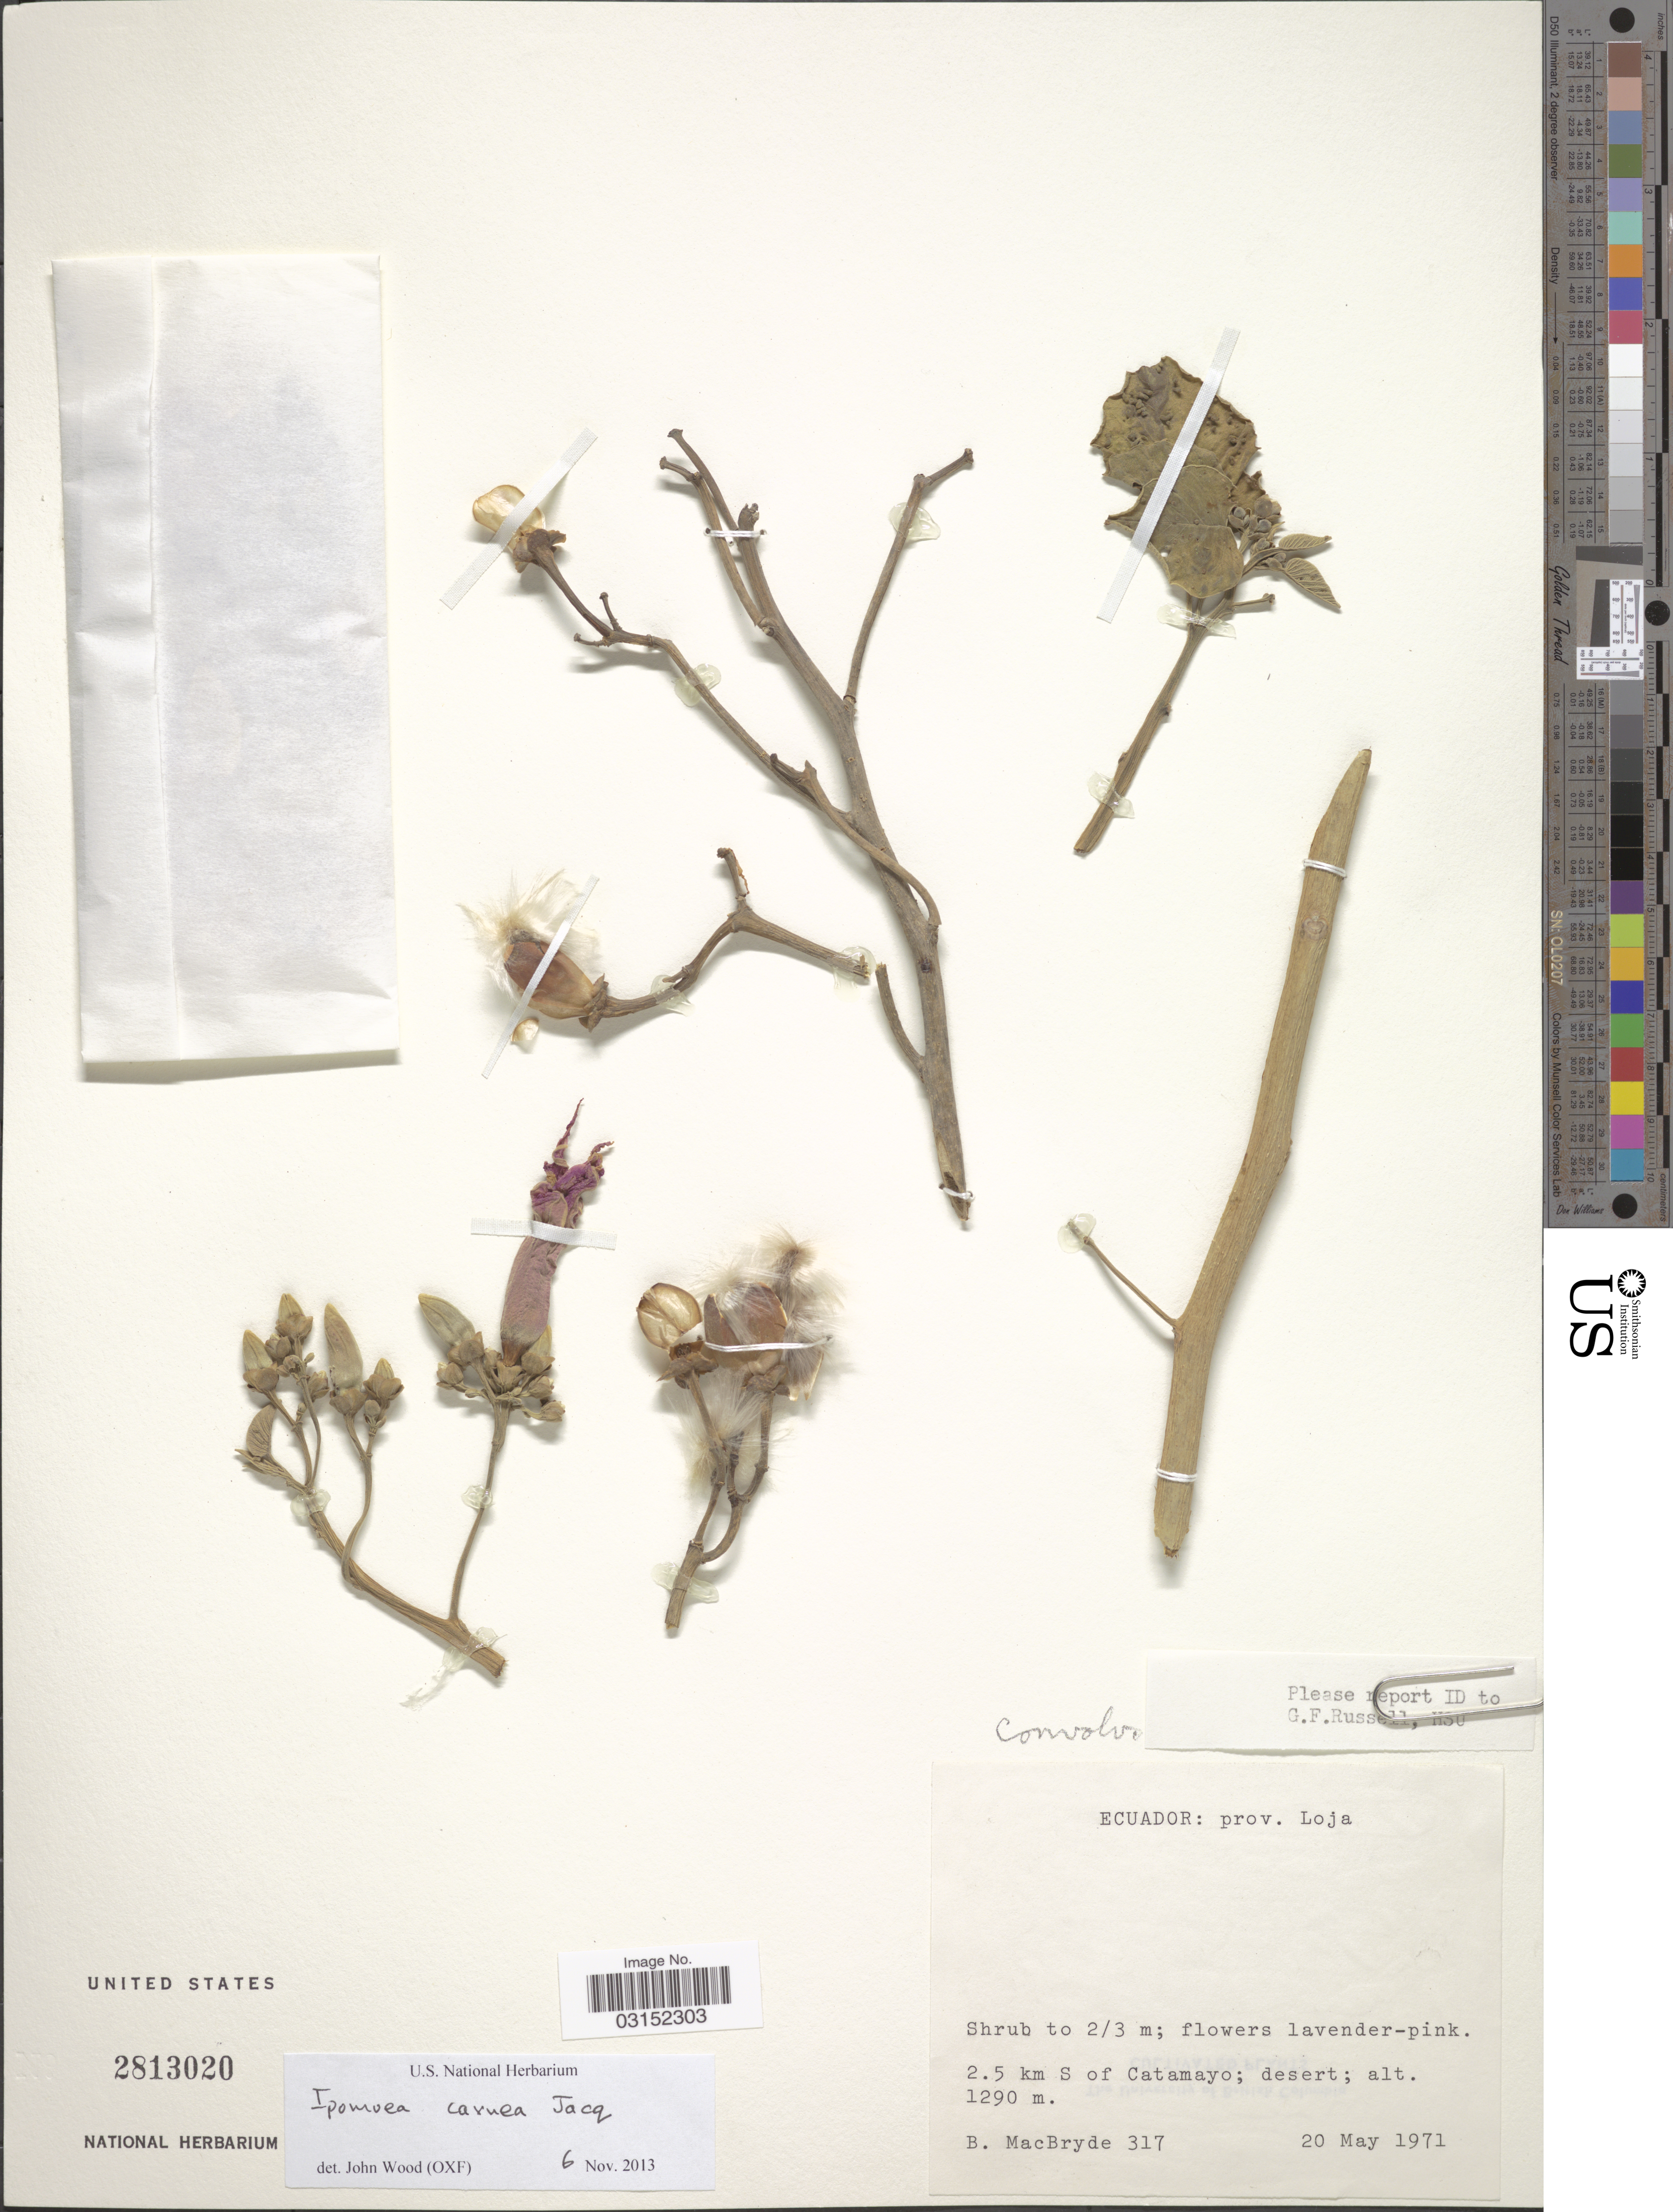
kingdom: Plantae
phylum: Tracheophyta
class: Magnoliopsida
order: Solanales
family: Convolvulaceae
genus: Ipomoea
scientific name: Ipomoea carnea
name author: Jacq.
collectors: B. MacBryde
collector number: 317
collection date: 1971-05-20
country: Ecuador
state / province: Loja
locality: Prov. Loja, 2.5 km S of Catamayo; desert.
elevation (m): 1290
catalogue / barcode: US 2813020